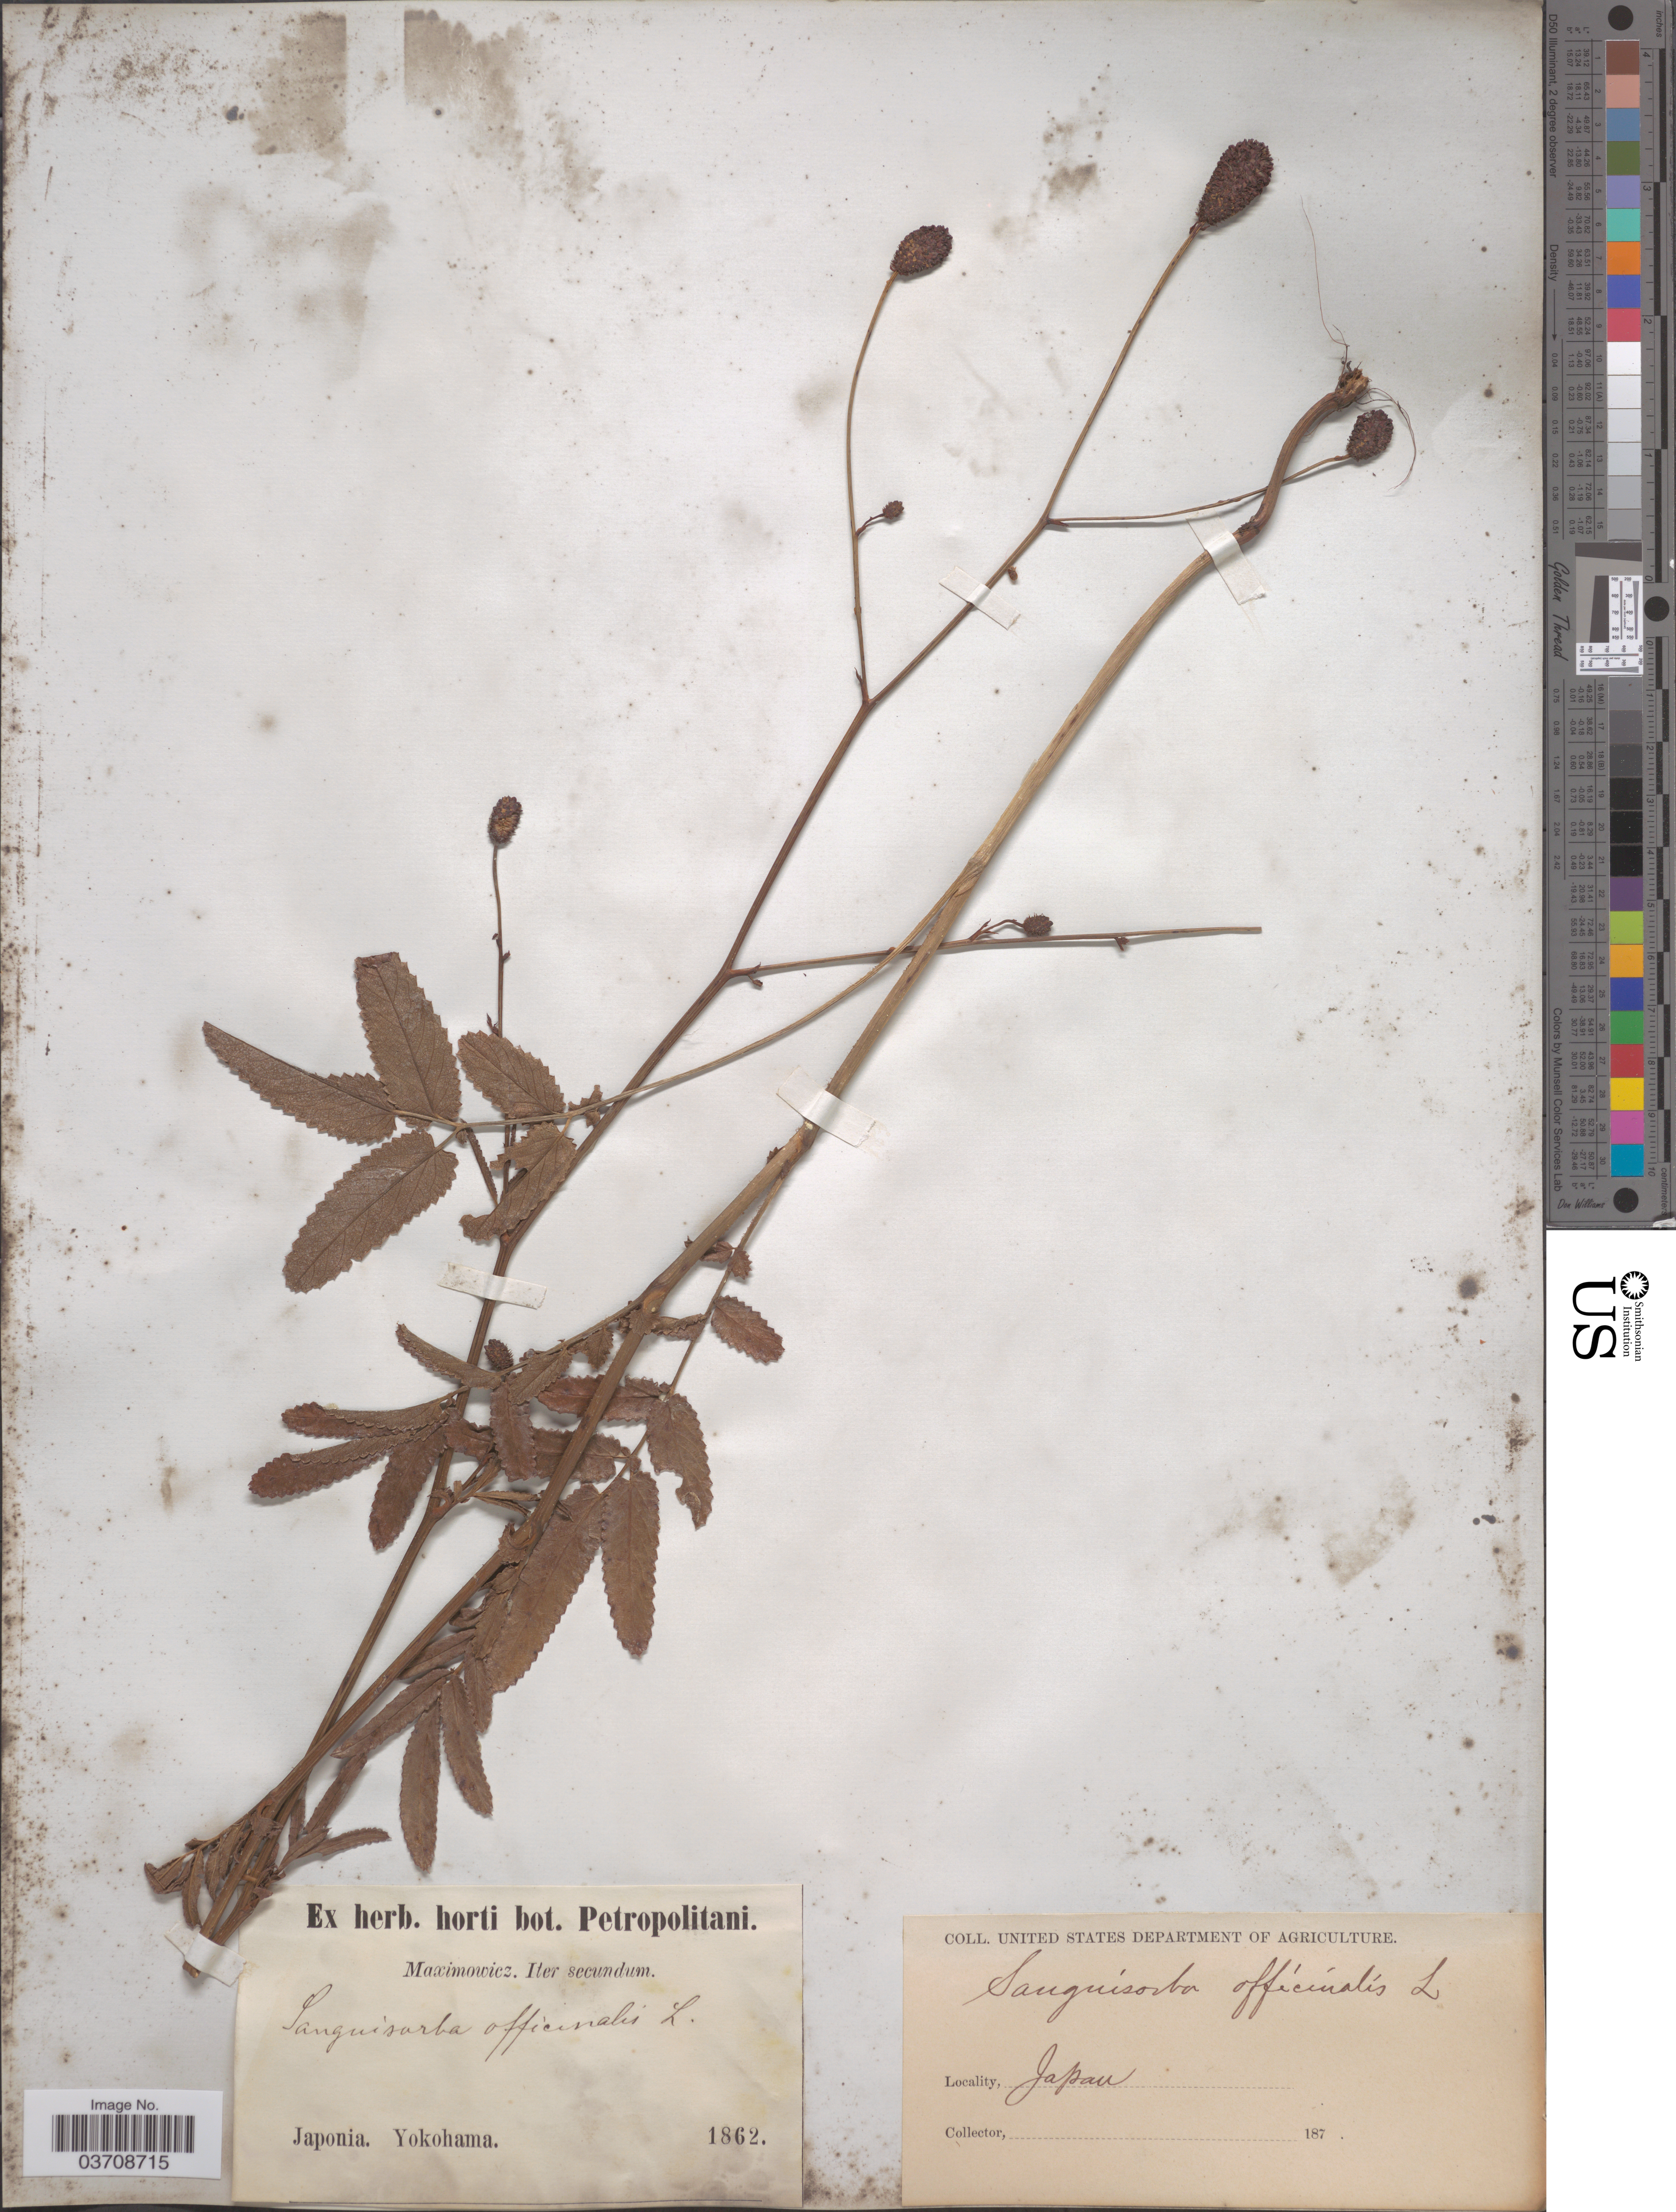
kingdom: Plantae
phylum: Tracheophyta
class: Magnoliopsida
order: Rosales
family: Rosaceae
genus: Sanguisorba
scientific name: Sanguisorba officinalis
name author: L.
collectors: Maximowicz, --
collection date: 1862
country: Japan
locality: Yokohama.